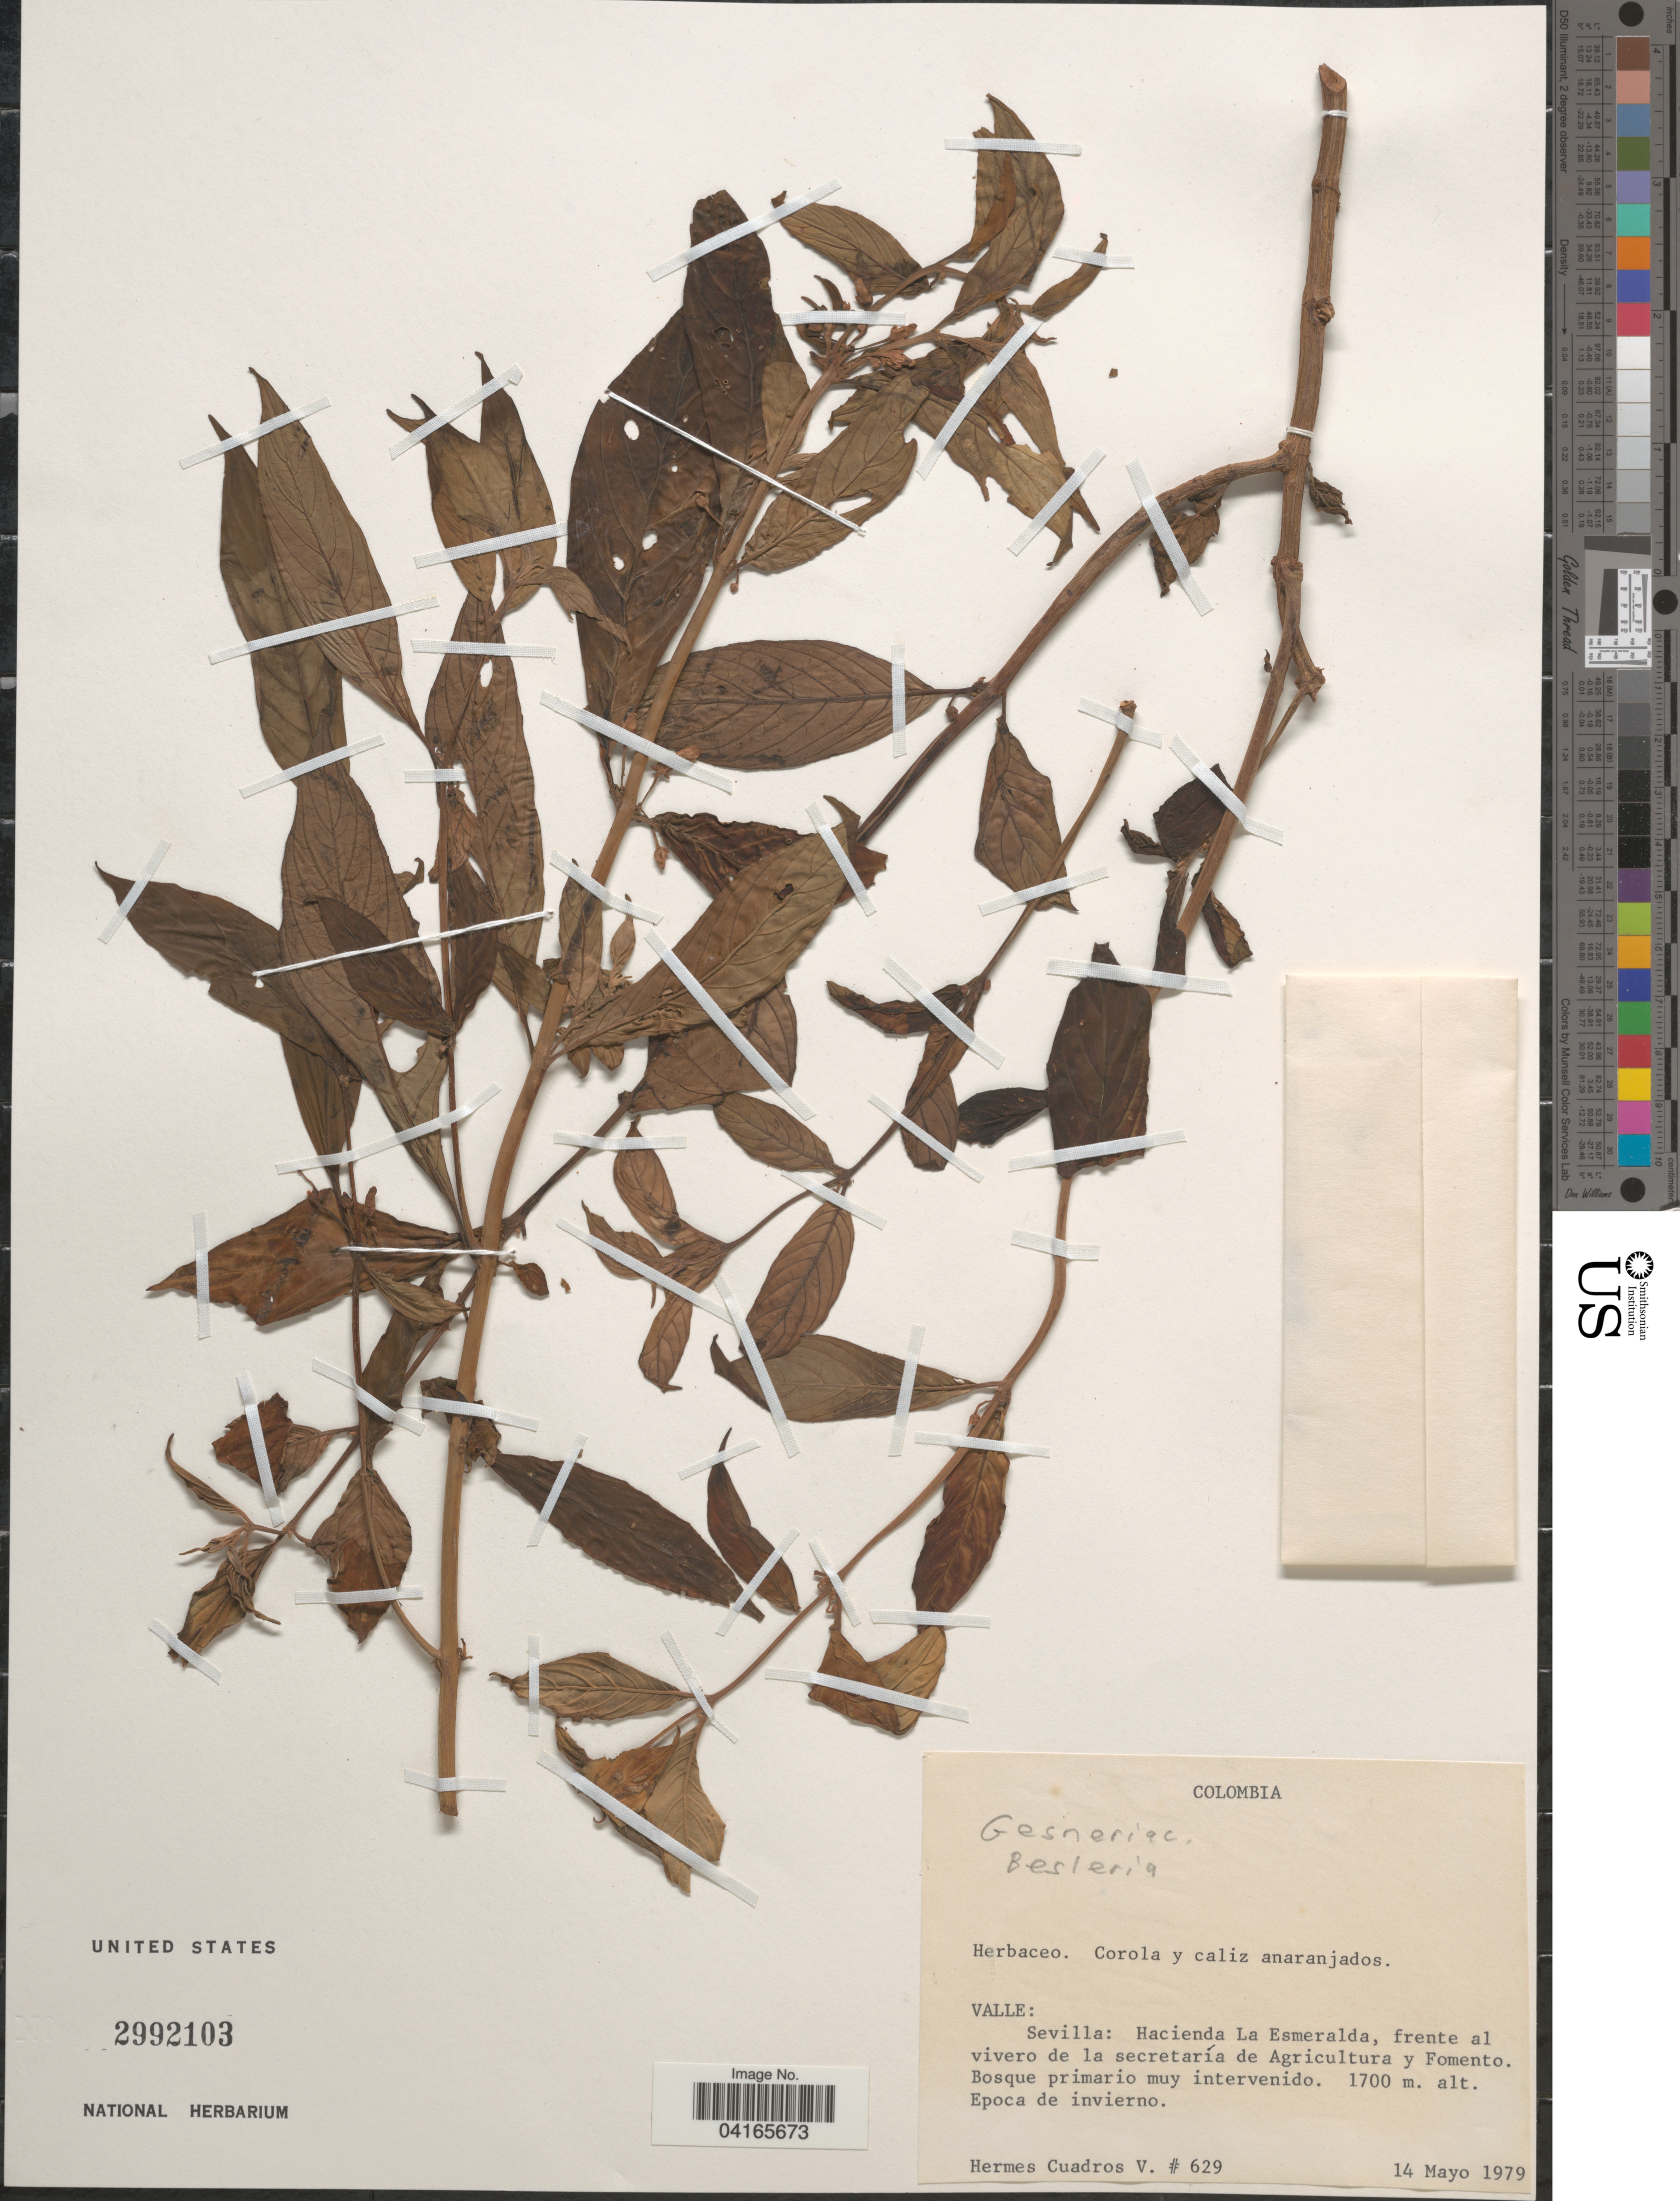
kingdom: Plantae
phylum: Tracheophyta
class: Magnoliopsida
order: Lamiales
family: Gesneriaceae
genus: Besleria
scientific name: Besleria sp.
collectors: H. Cuadros V.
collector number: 629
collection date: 1979-05-14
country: Colombia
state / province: Valle del Cauca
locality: Sevilla: Hacienda La Esmeralda, frente al vivero de la secretaria de Agricultura y Fomento.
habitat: Bosque primario muy intervenido. Epoca de invierno.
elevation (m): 1700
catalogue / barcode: US 2992103